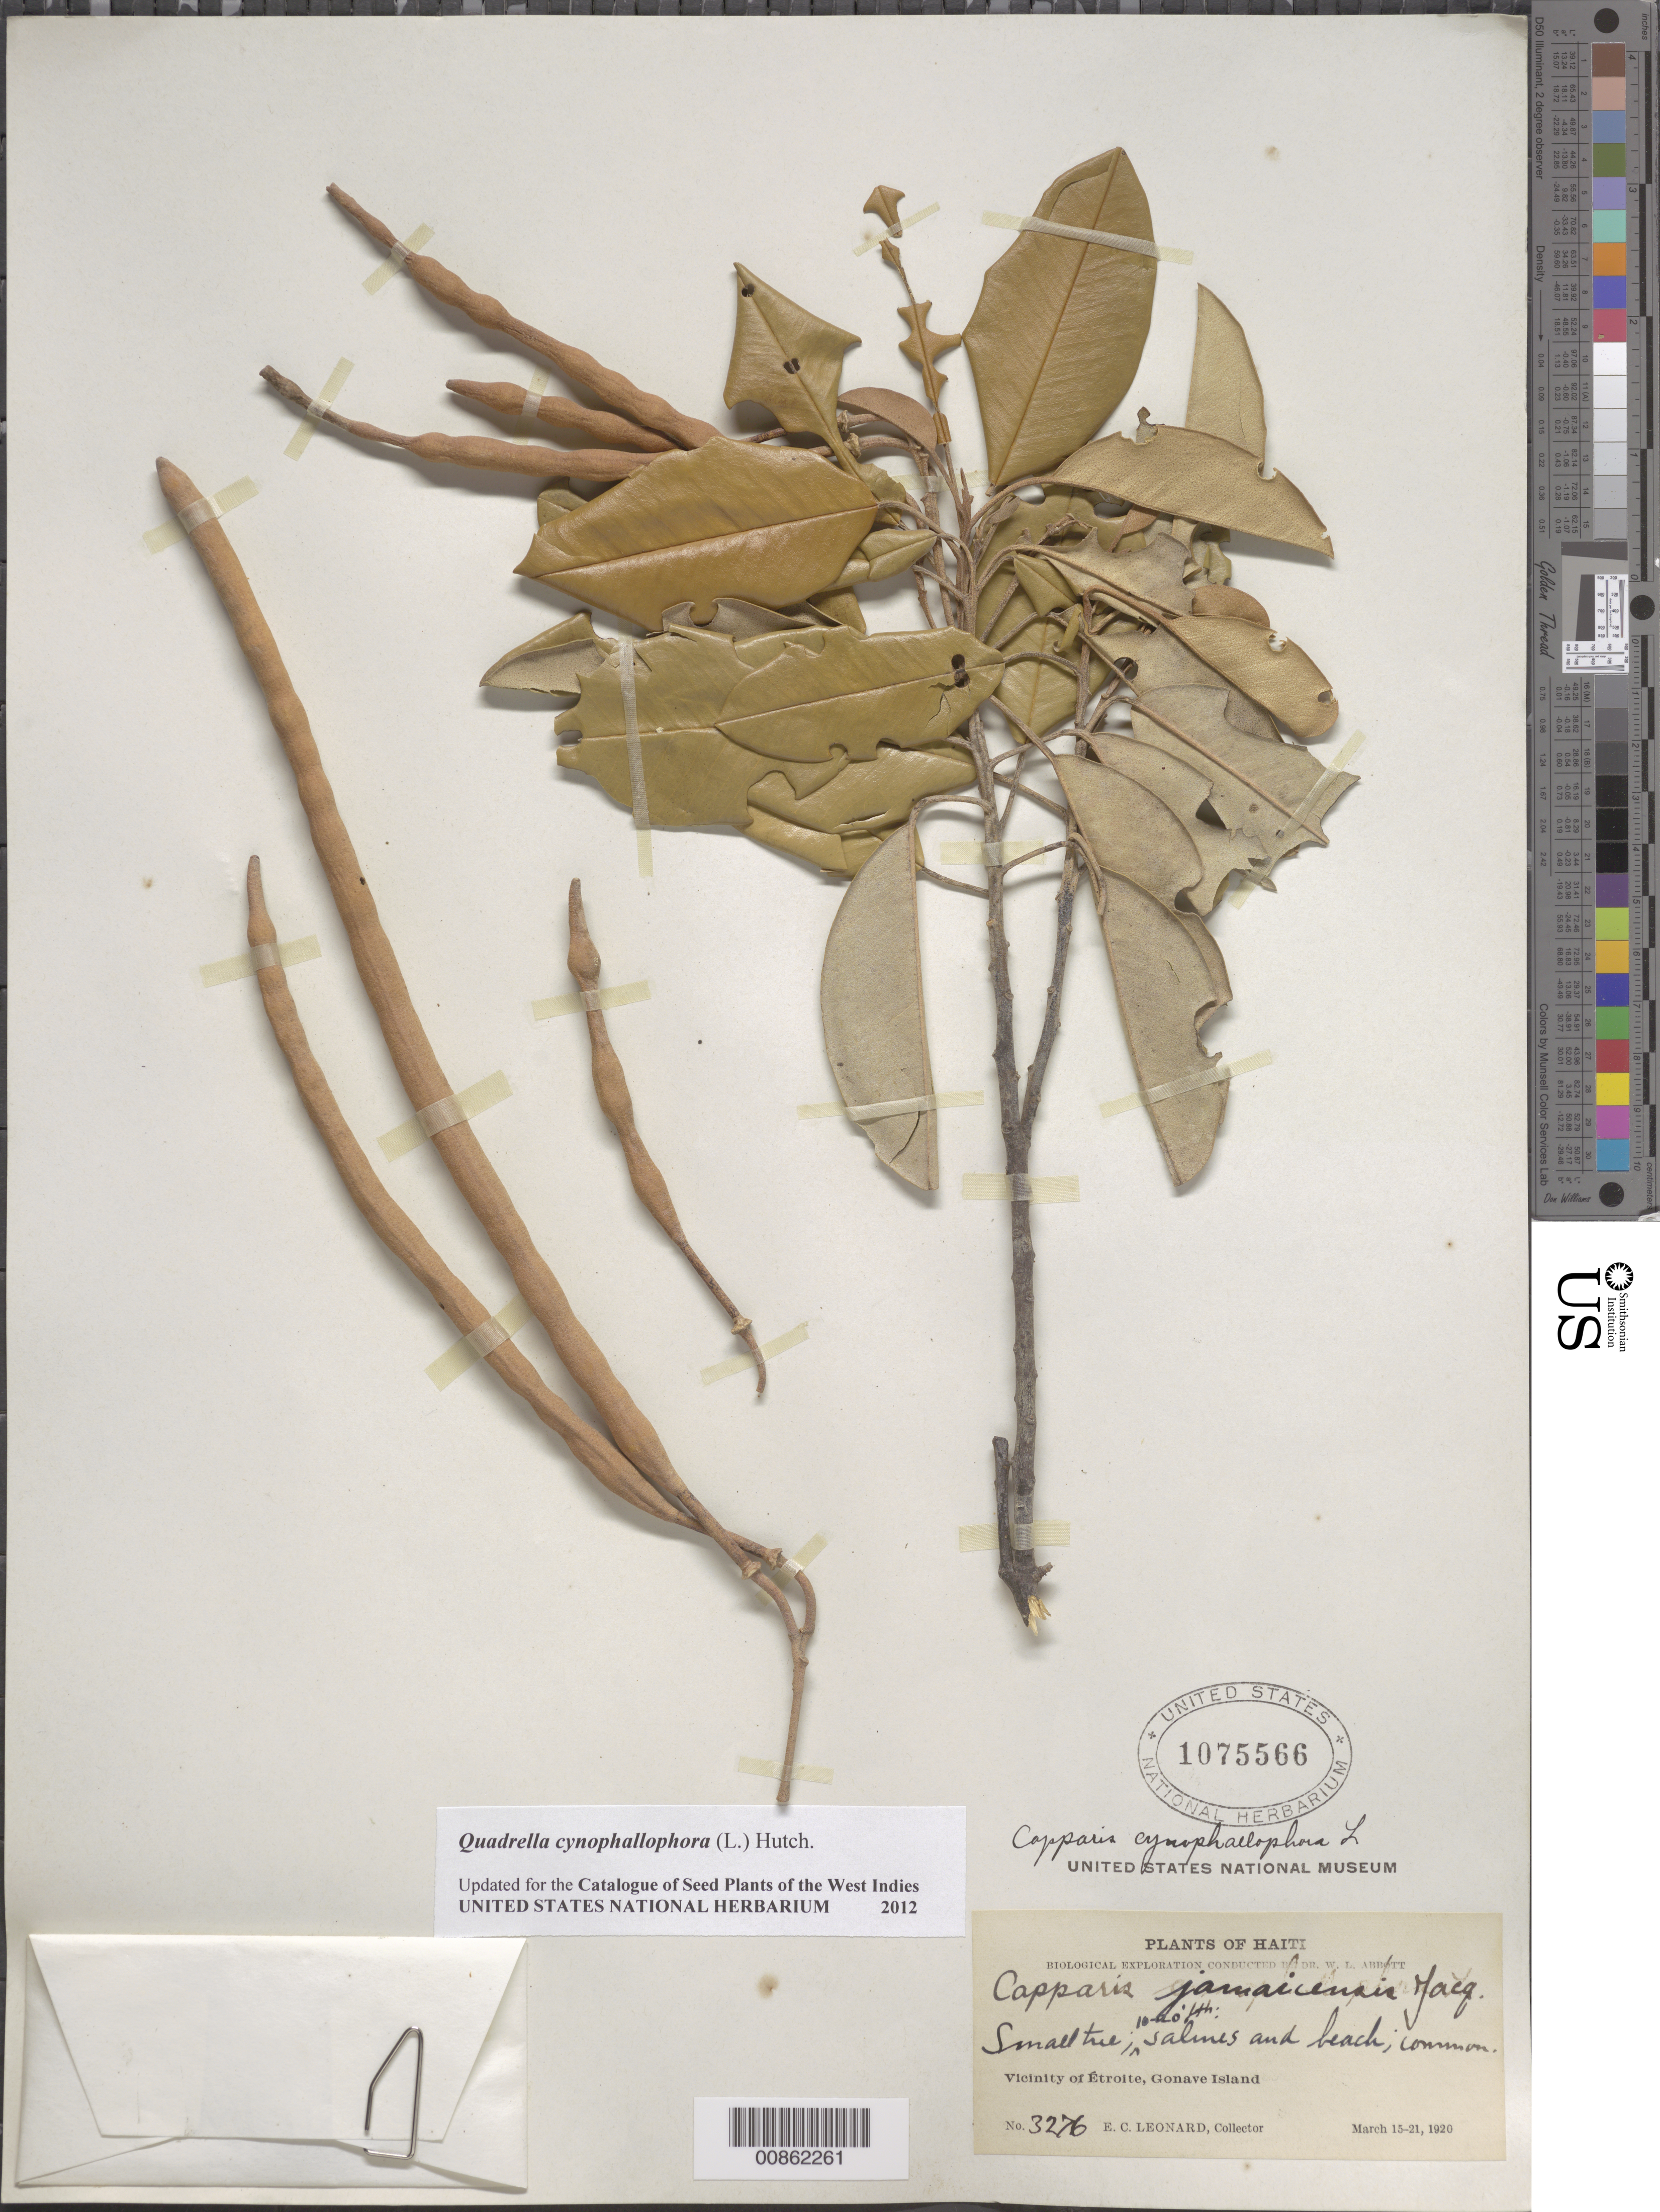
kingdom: Plantae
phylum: Tracheophyta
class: Magnoliopsida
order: Brassicales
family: Capparaceae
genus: Quadrella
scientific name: Quadrella cynophallophora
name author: (L.) Hutch.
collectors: E. C. Leonard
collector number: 3276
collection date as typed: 15 Mar 1920 to 21 Mar 1920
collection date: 1920-03-15/1920-03-21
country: Haiti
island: Île de la Gonâve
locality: Vicinity of Étroite, Gonave Island.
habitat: Salines and beach.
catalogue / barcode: US 1075566